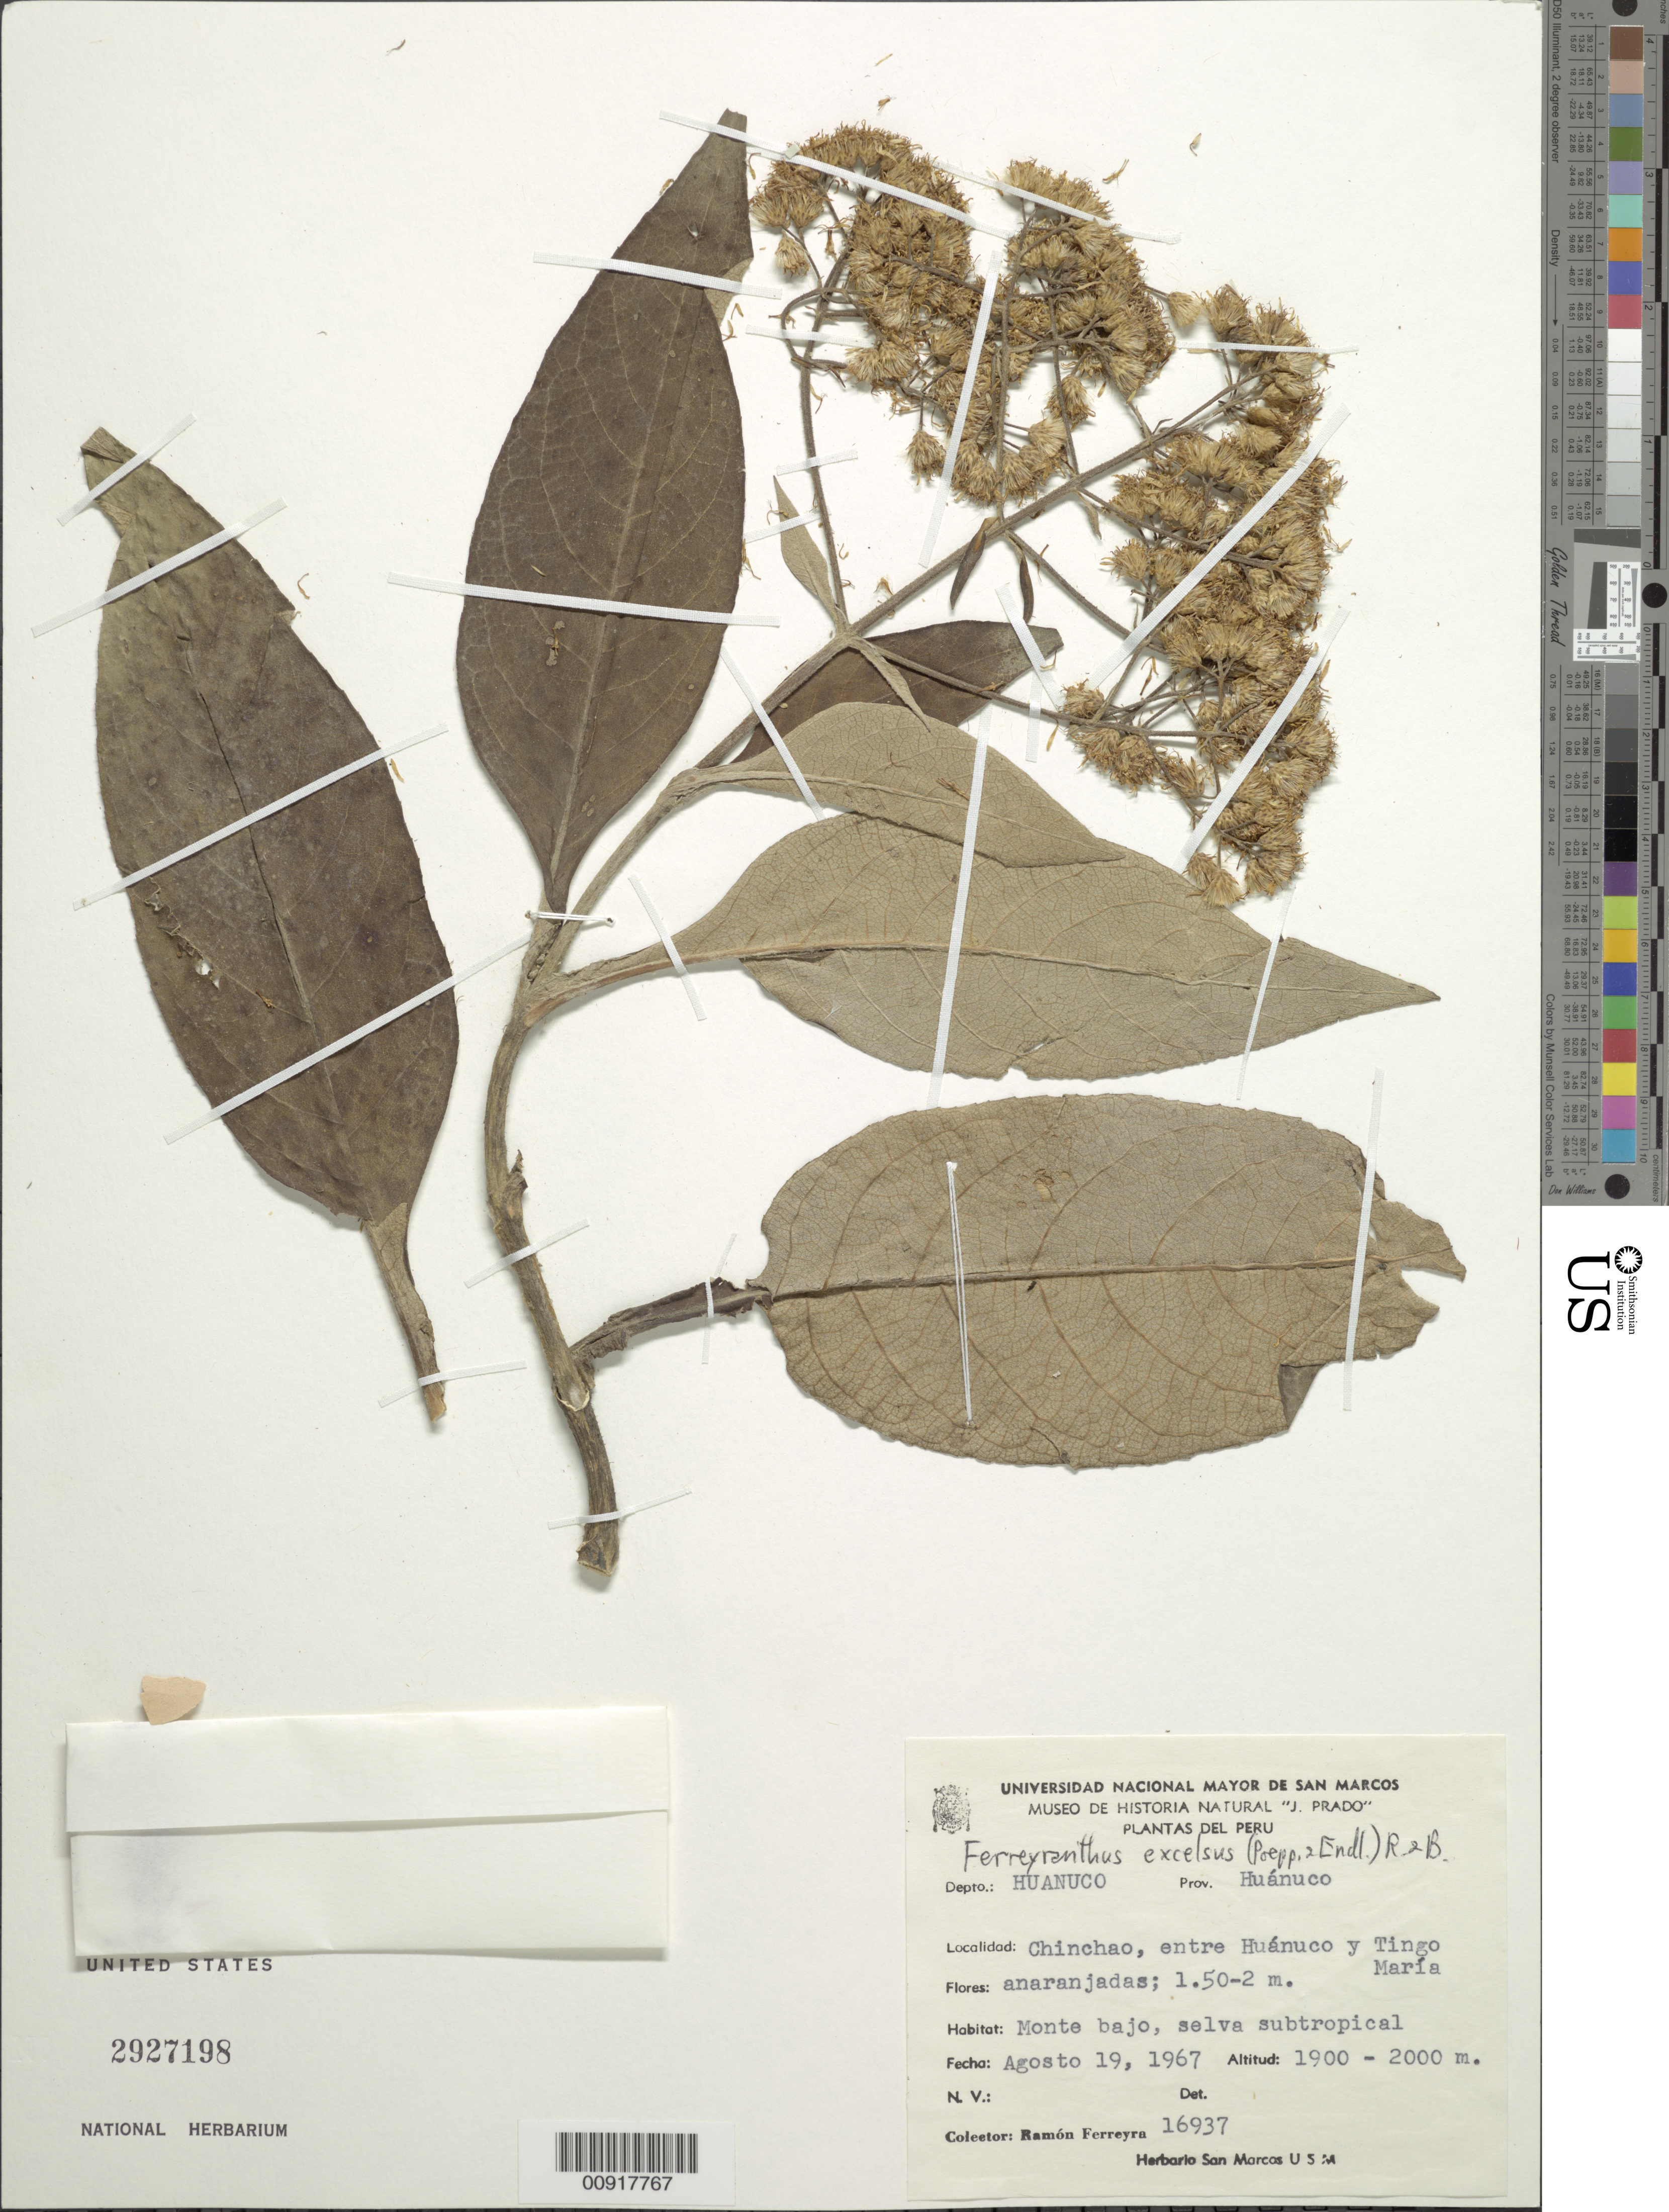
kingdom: Plantae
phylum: Tracheophyta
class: Magnoliopsida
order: Asterales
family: Asteraceae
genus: Ferreyranthus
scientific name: Ferreyranthus excelsus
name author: (Poepp. & Endl.) H. Rob. & Brettell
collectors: R. A. Ferreyra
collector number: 16937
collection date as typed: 19 August 1967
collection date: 1967-08-19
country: Peru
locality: Prov. Huánuco, Dpto Huánuco, Chinchao, entre Huánuco y Tingo María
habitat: Monte bajo, selva subtripical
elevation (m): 1900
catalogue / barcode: US 2927198